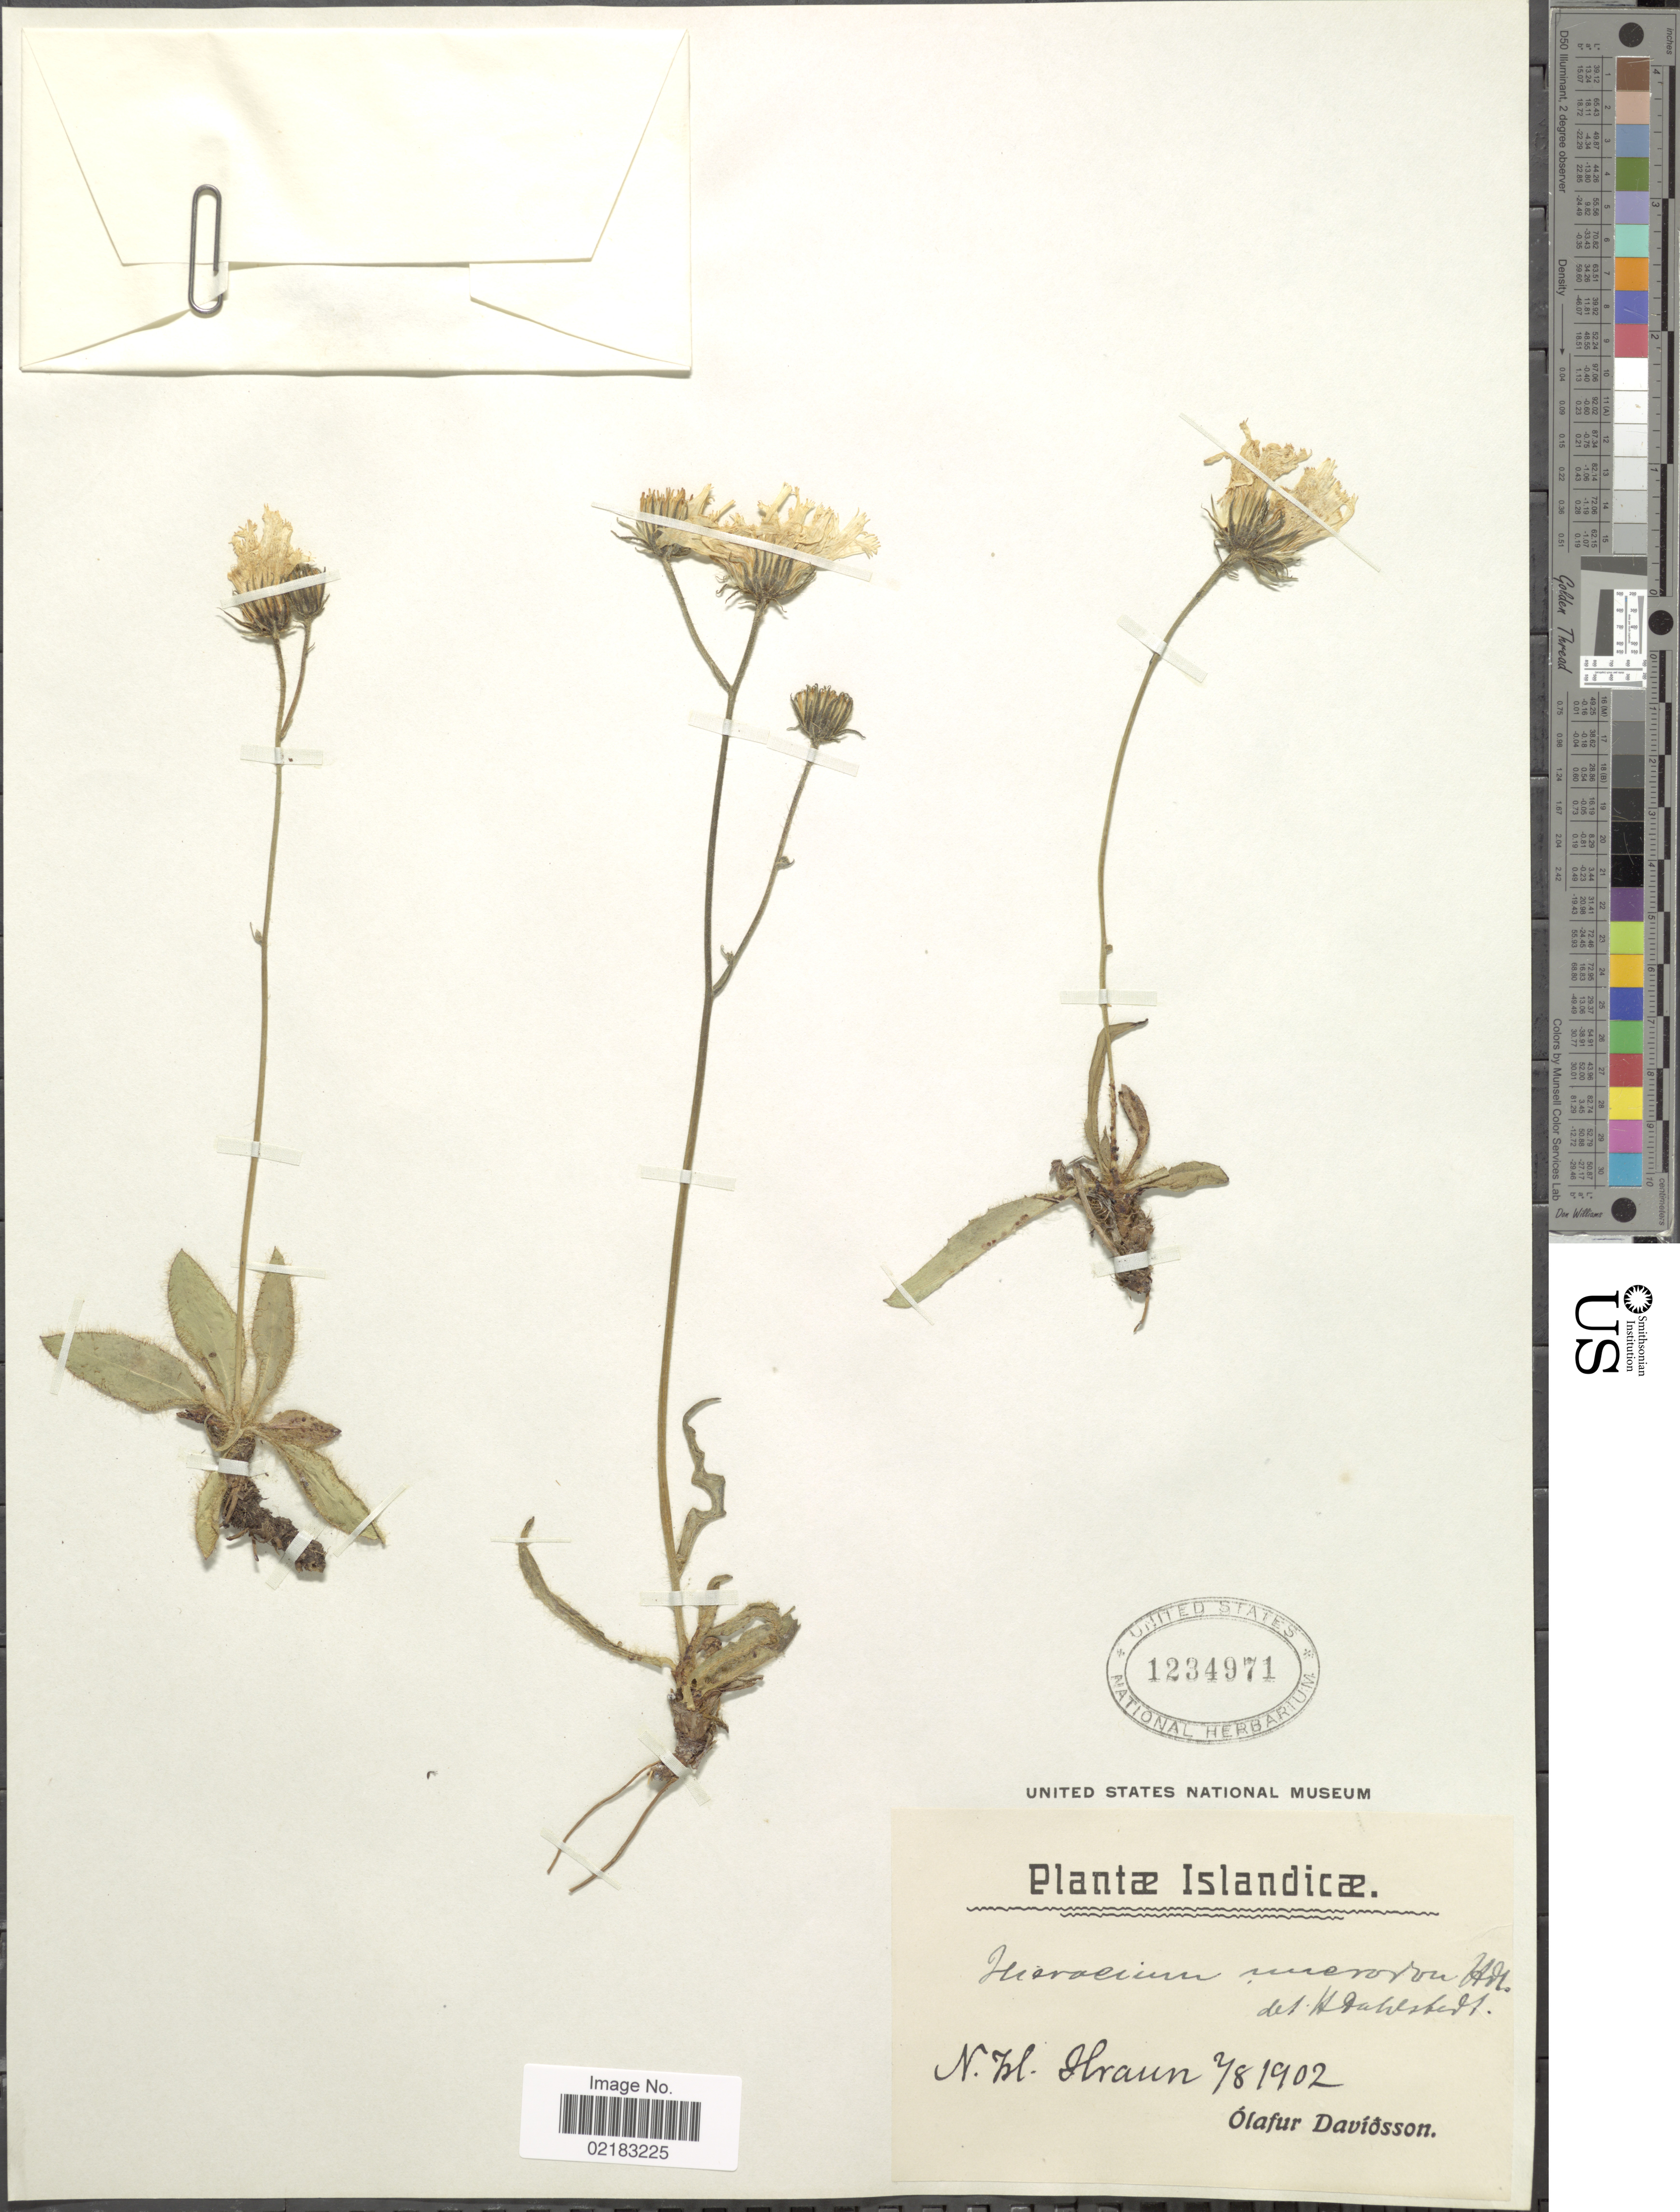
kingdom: Plantae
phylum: Tracheophyta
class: Magnoliopsida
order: Asterales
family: Asteraceae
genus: Hieracium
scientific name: Hieracium microdon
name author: (Dahlst.) Dahlst.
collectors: O. Davidsson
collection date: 1902-08-02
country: Iceland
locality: Islandicae, N. lsl, Hraun.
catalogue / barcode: US 1234971